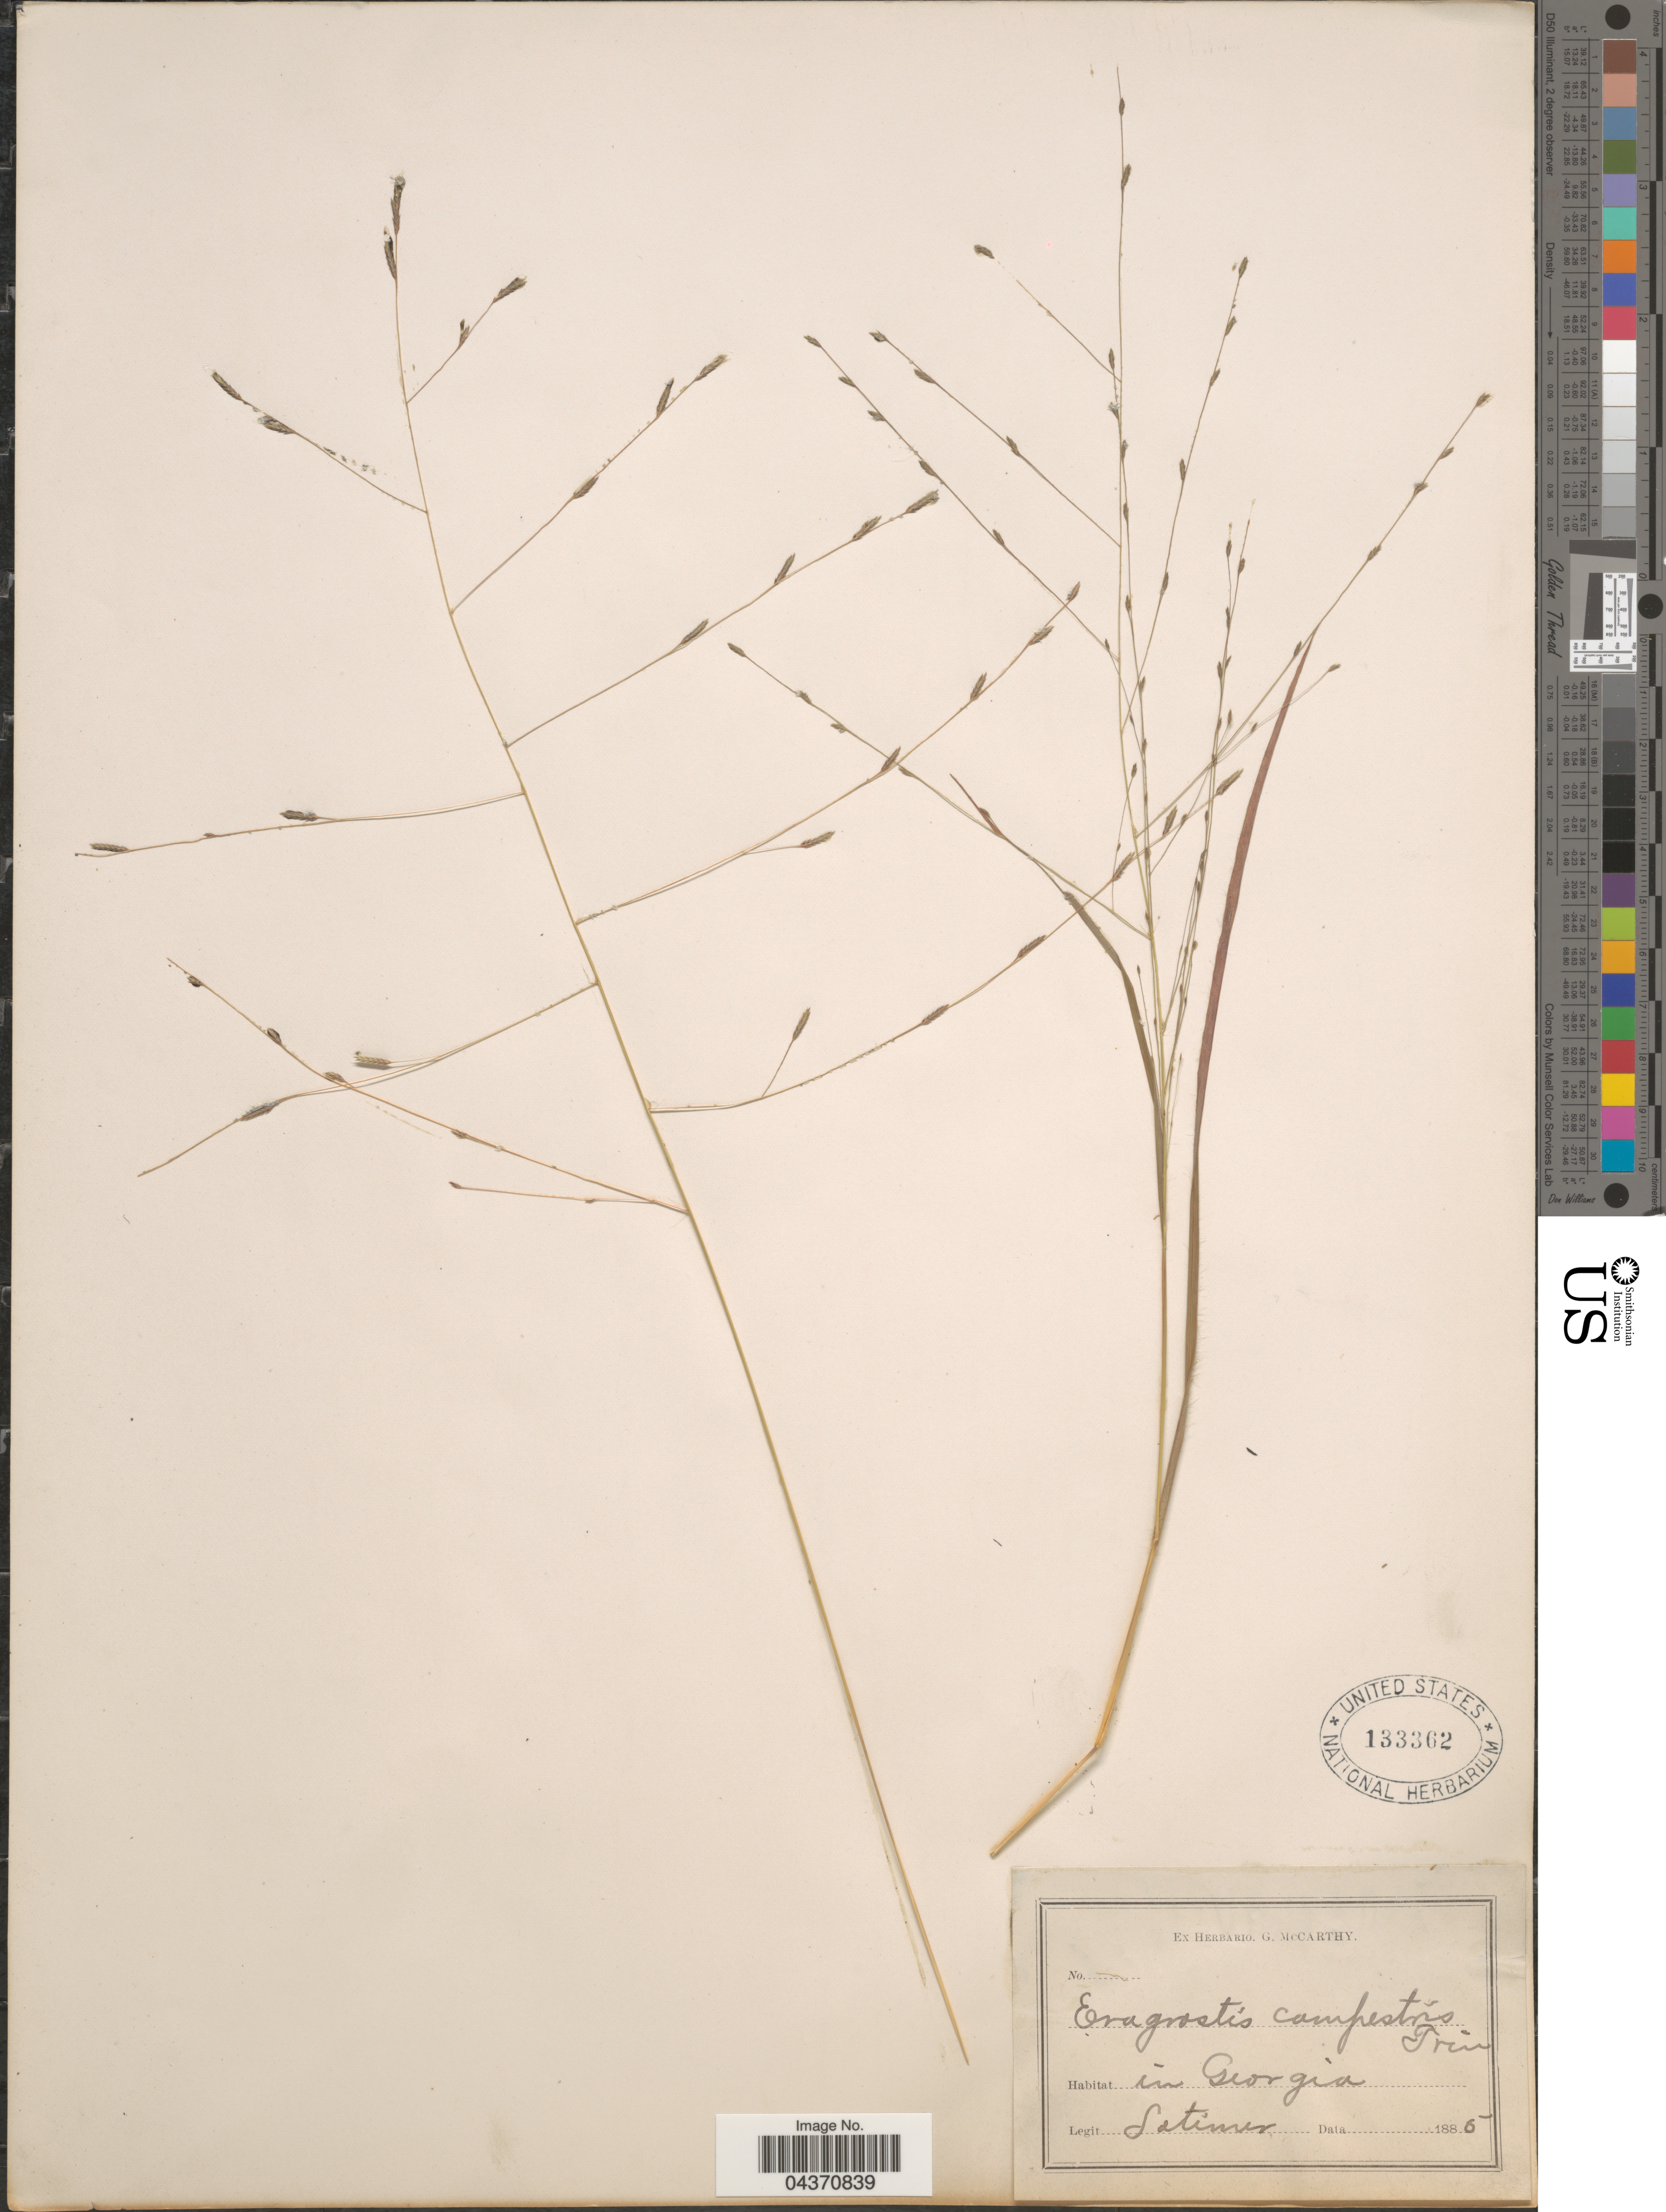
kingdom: Plantae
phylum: Tracheophyta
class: Liliopsida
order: Poales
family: Poaceae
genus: Eragrostis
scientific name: Eragrostis refracta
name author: (Muhl.) Scribn.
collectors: Latimer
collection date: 1885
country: United States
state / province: Georgia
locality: In Georgia.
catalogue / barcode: US 133362